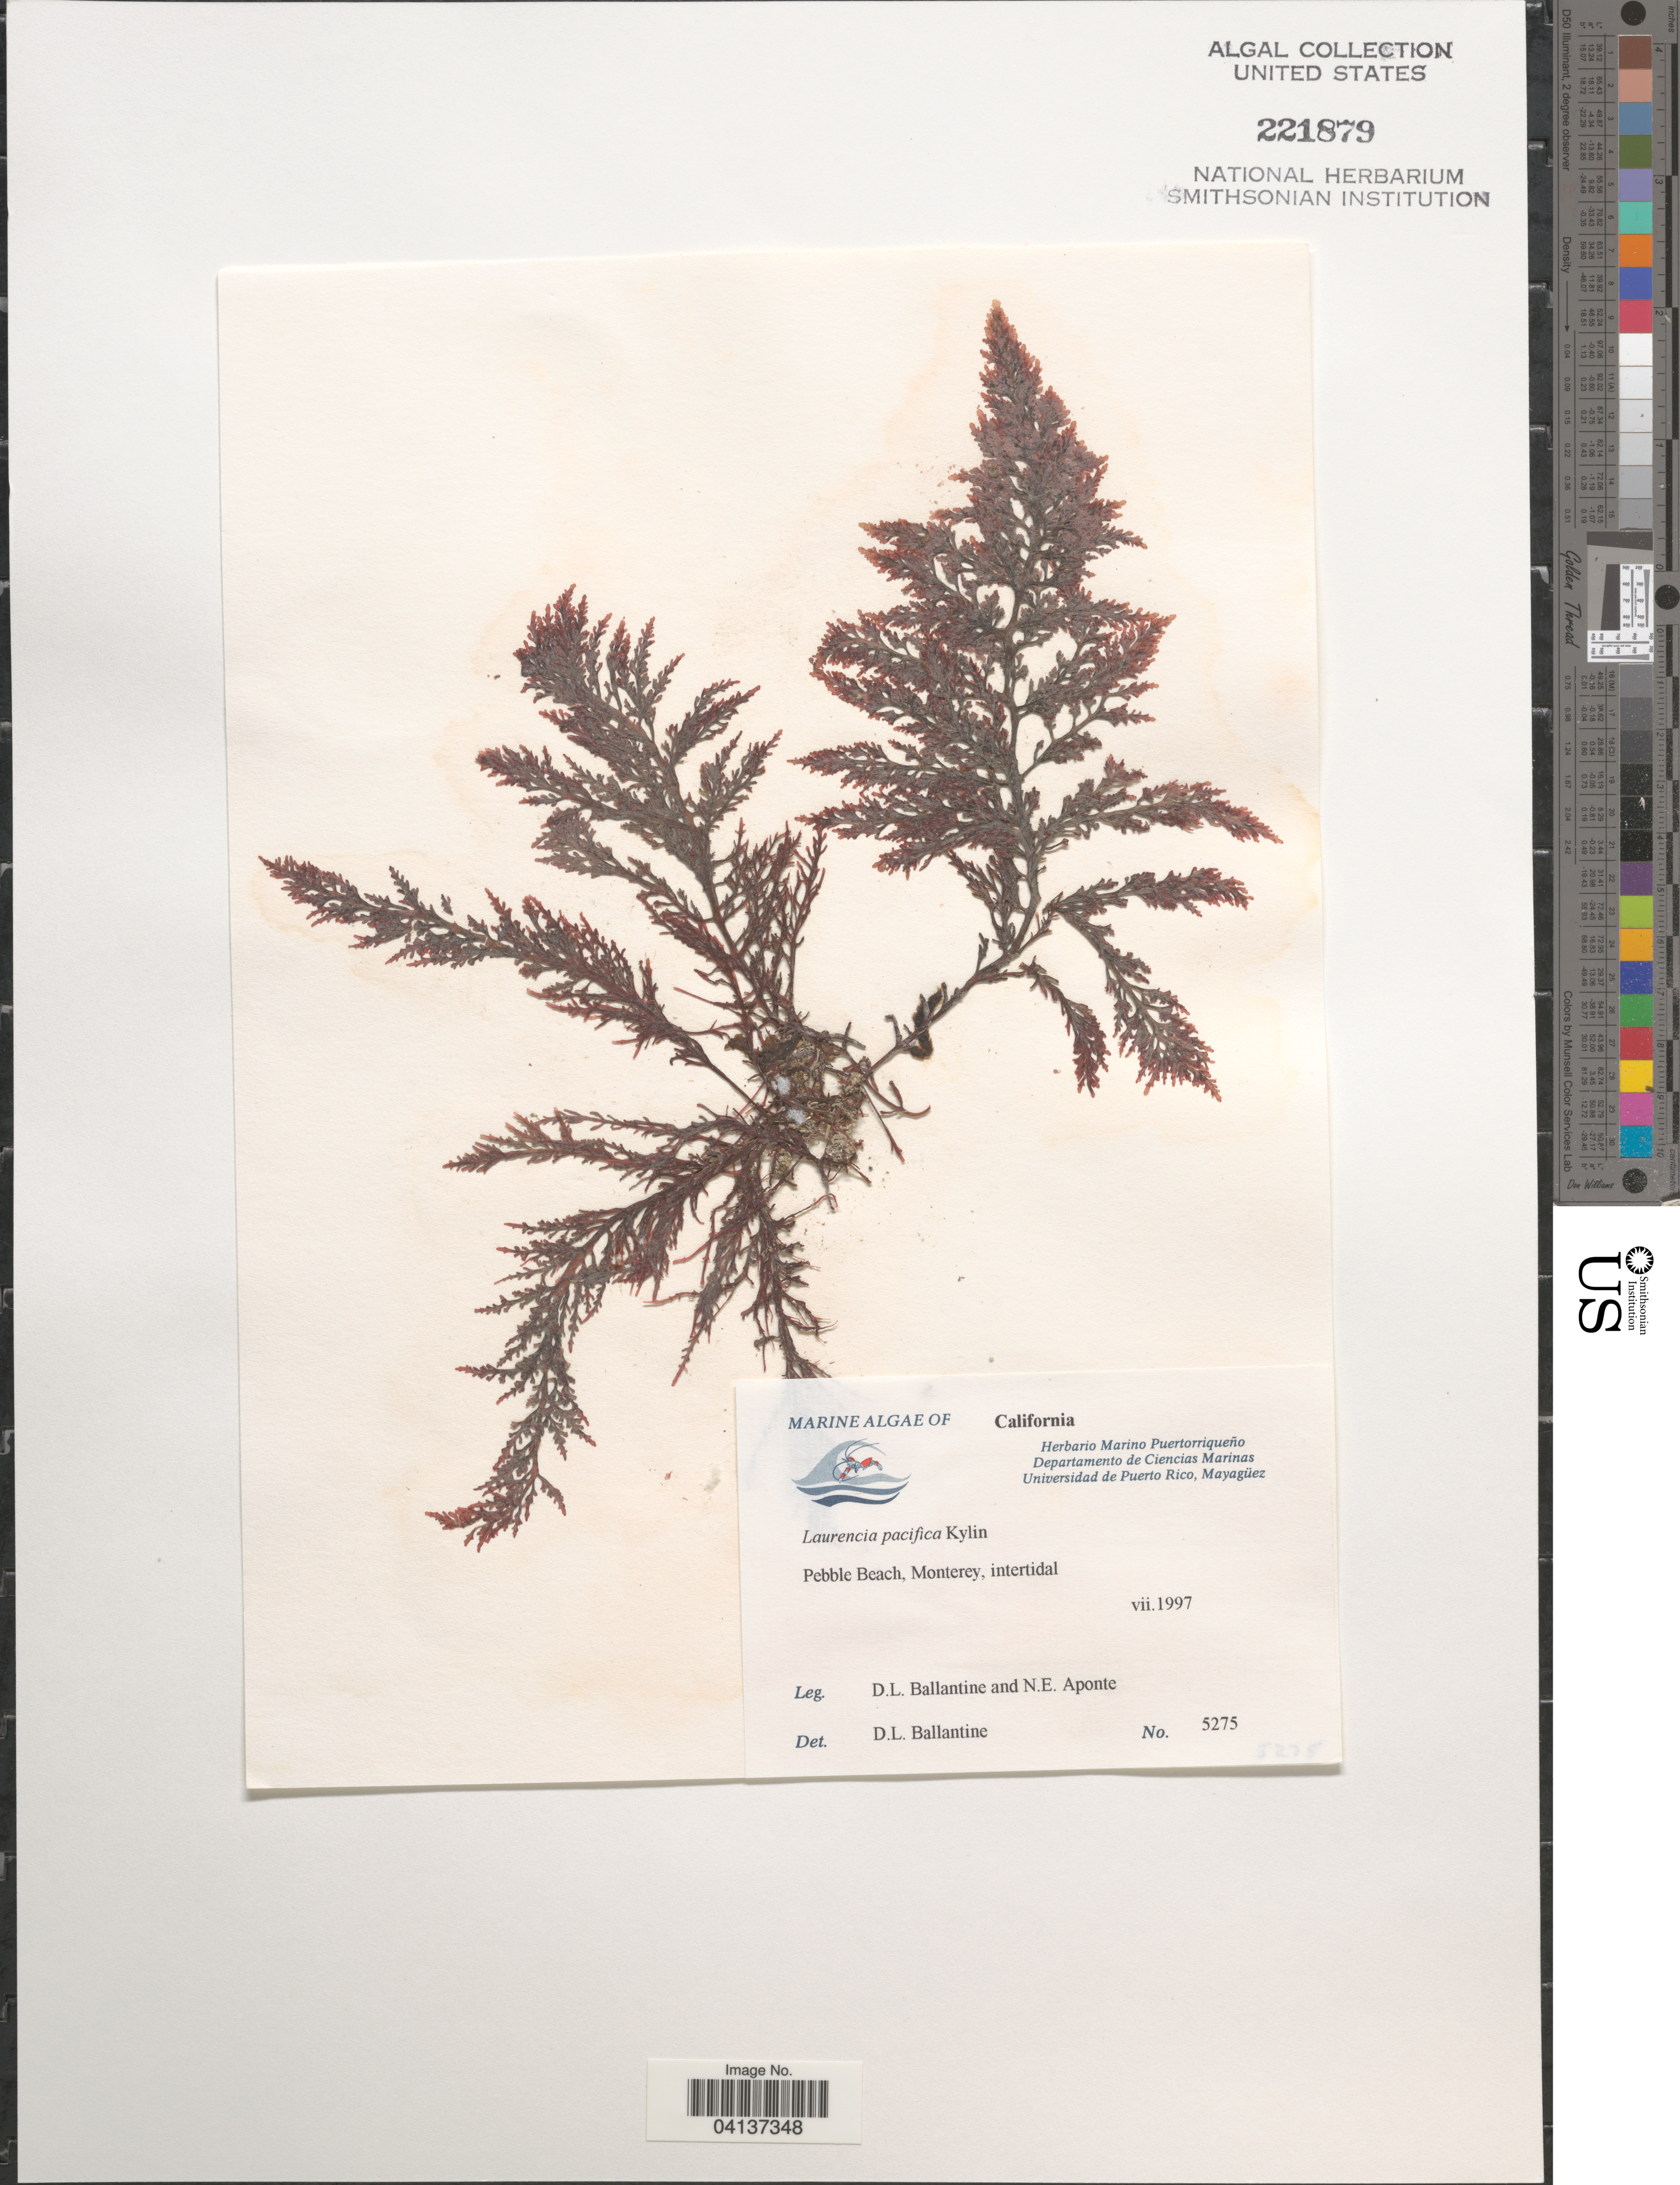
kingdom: Plantae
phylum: Rhodophyta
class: Florideophyceae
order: Ceramiales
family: Rhodomelaceae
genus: Laurencia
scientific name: Laurencia pacifica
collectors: D.L. Ballantine & N. E. Aponte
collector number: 5275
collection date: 1997-07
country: United States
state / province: California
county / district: Monterey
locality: Pebble Beach, Monterey.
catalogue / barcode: US 221879